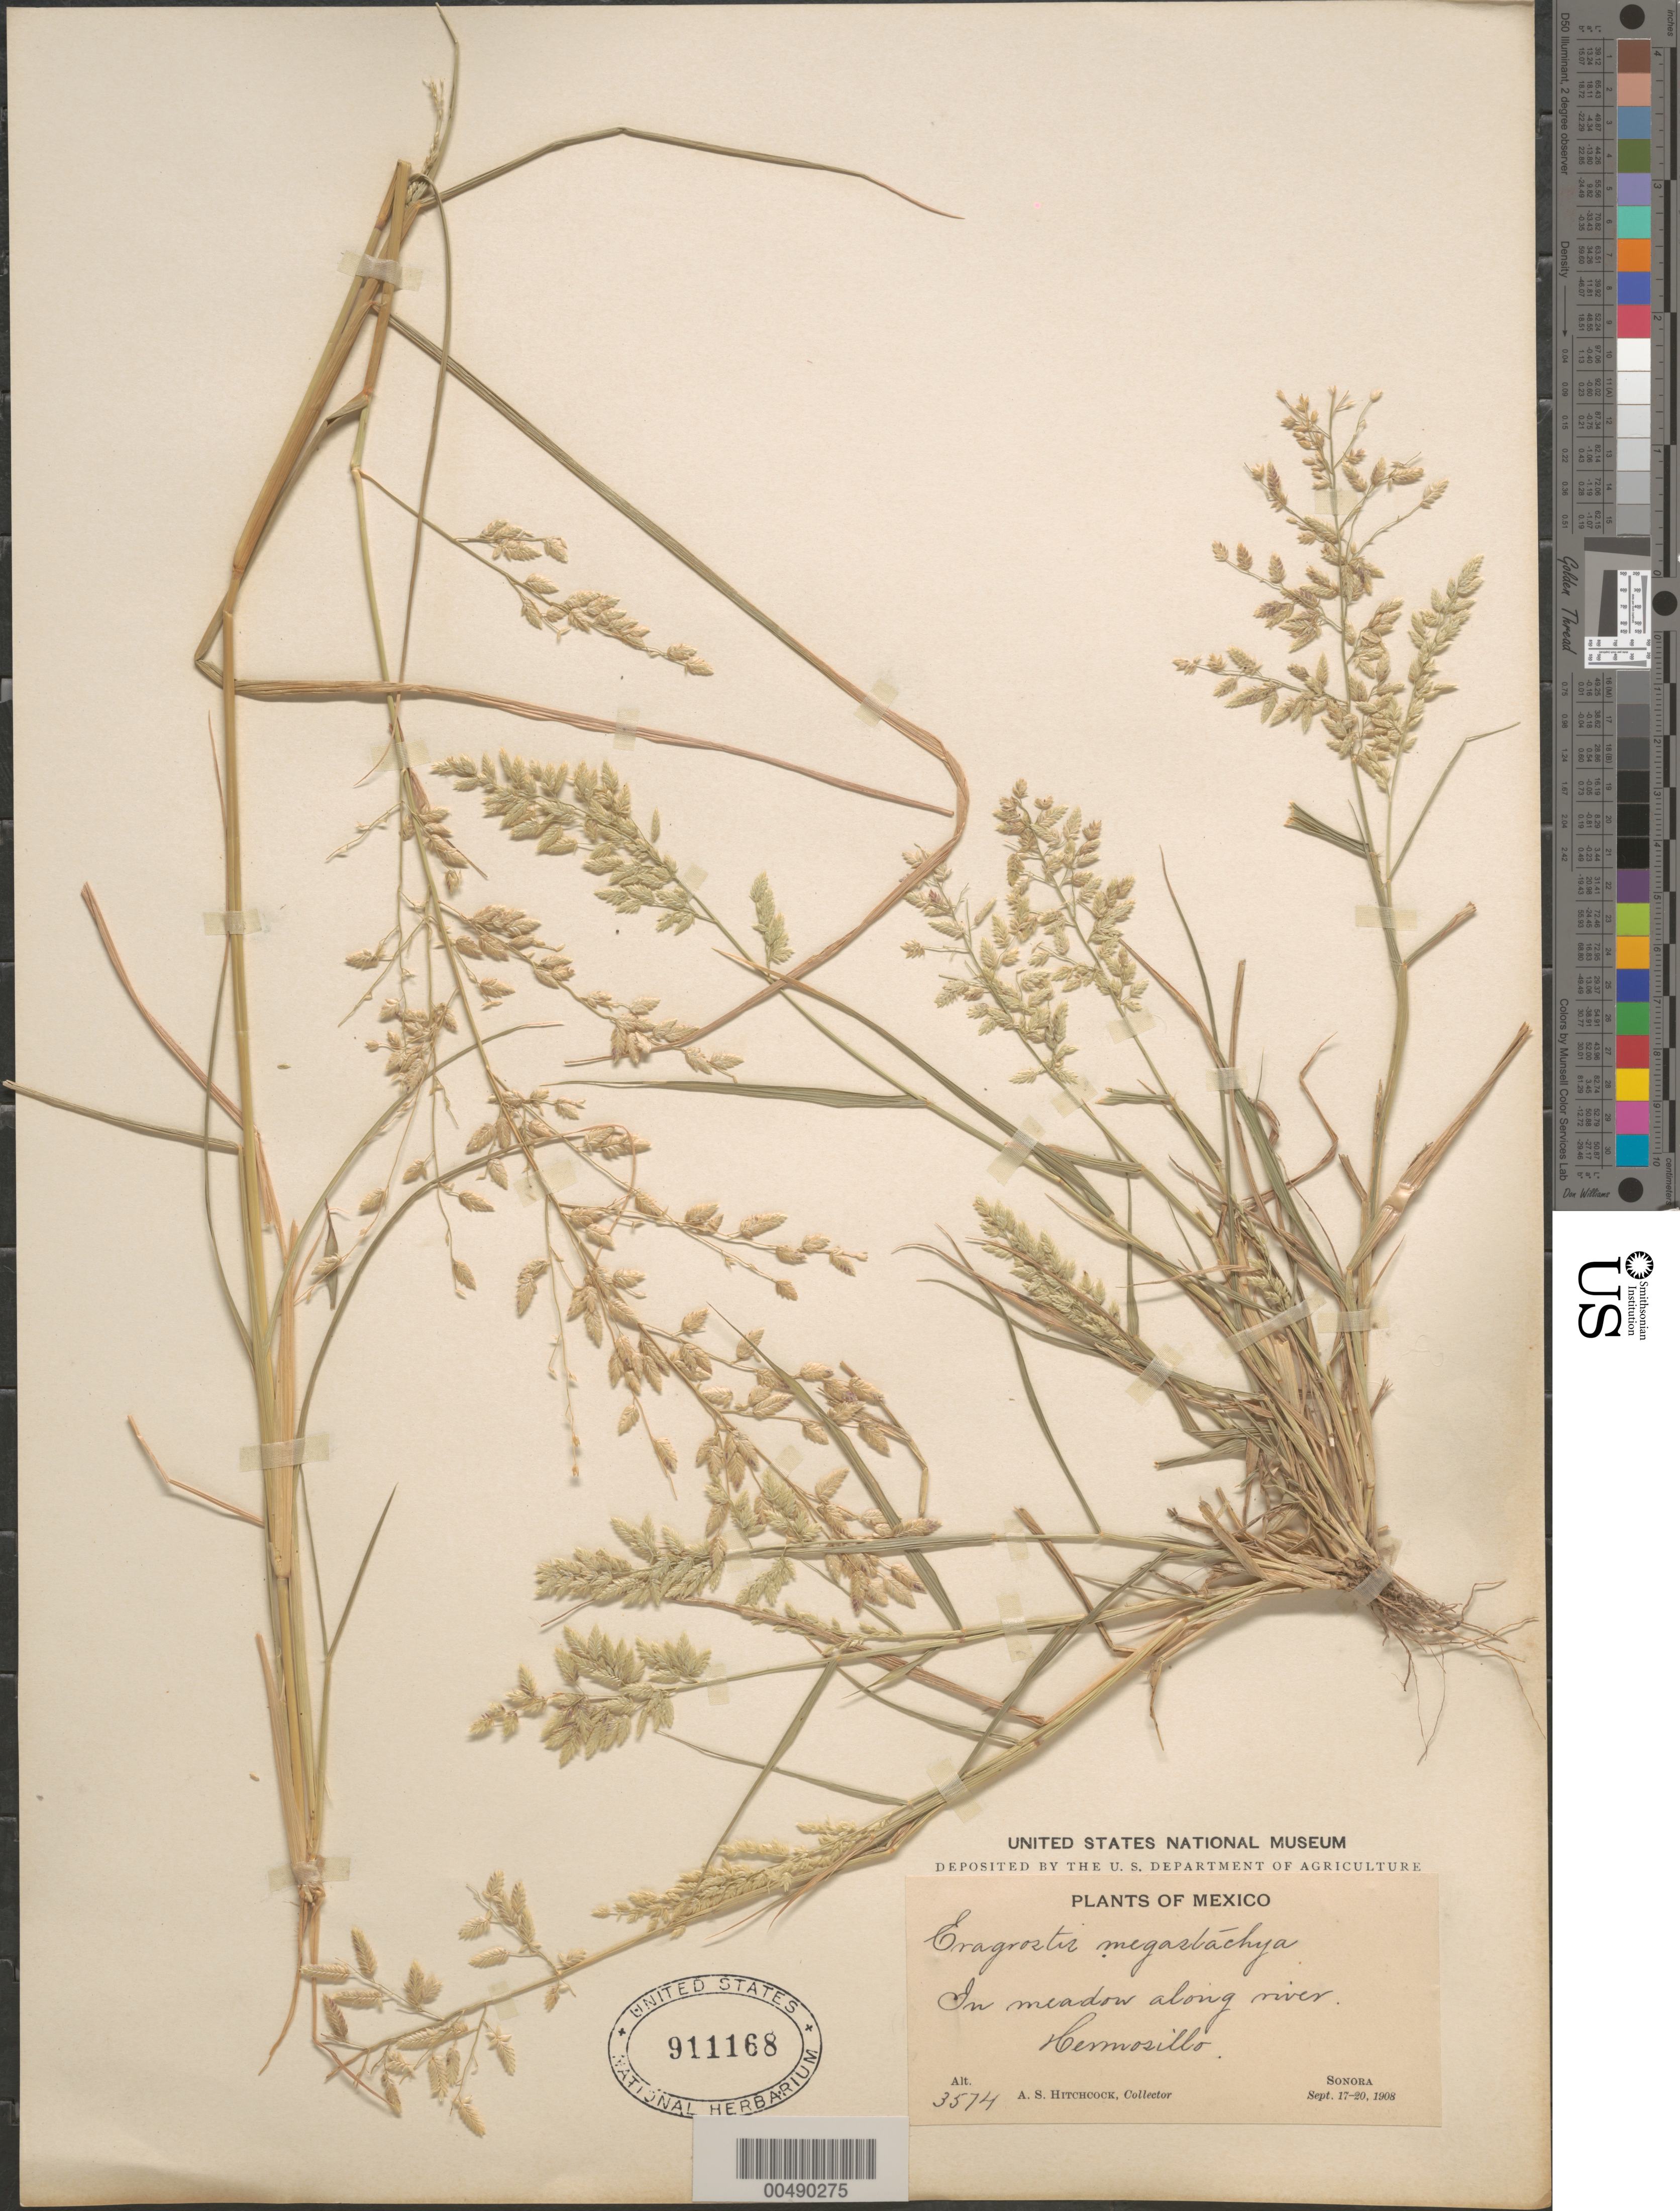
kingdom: Plantae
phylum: Tracheophyta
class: Liliopsida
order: Poales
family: Poaceae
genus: Eragrostis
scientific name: Eragrostis cilianensis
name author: (Bellardi) Vignolo ex Janch.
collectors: A. S. Hitchcock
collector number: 3574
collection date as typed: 17 Sep 1908 to 20 Sep 1908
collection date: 1908-09-17/1908-09-20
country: Mexico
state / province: Sonora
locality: Hermosillo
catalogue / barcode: US 911168